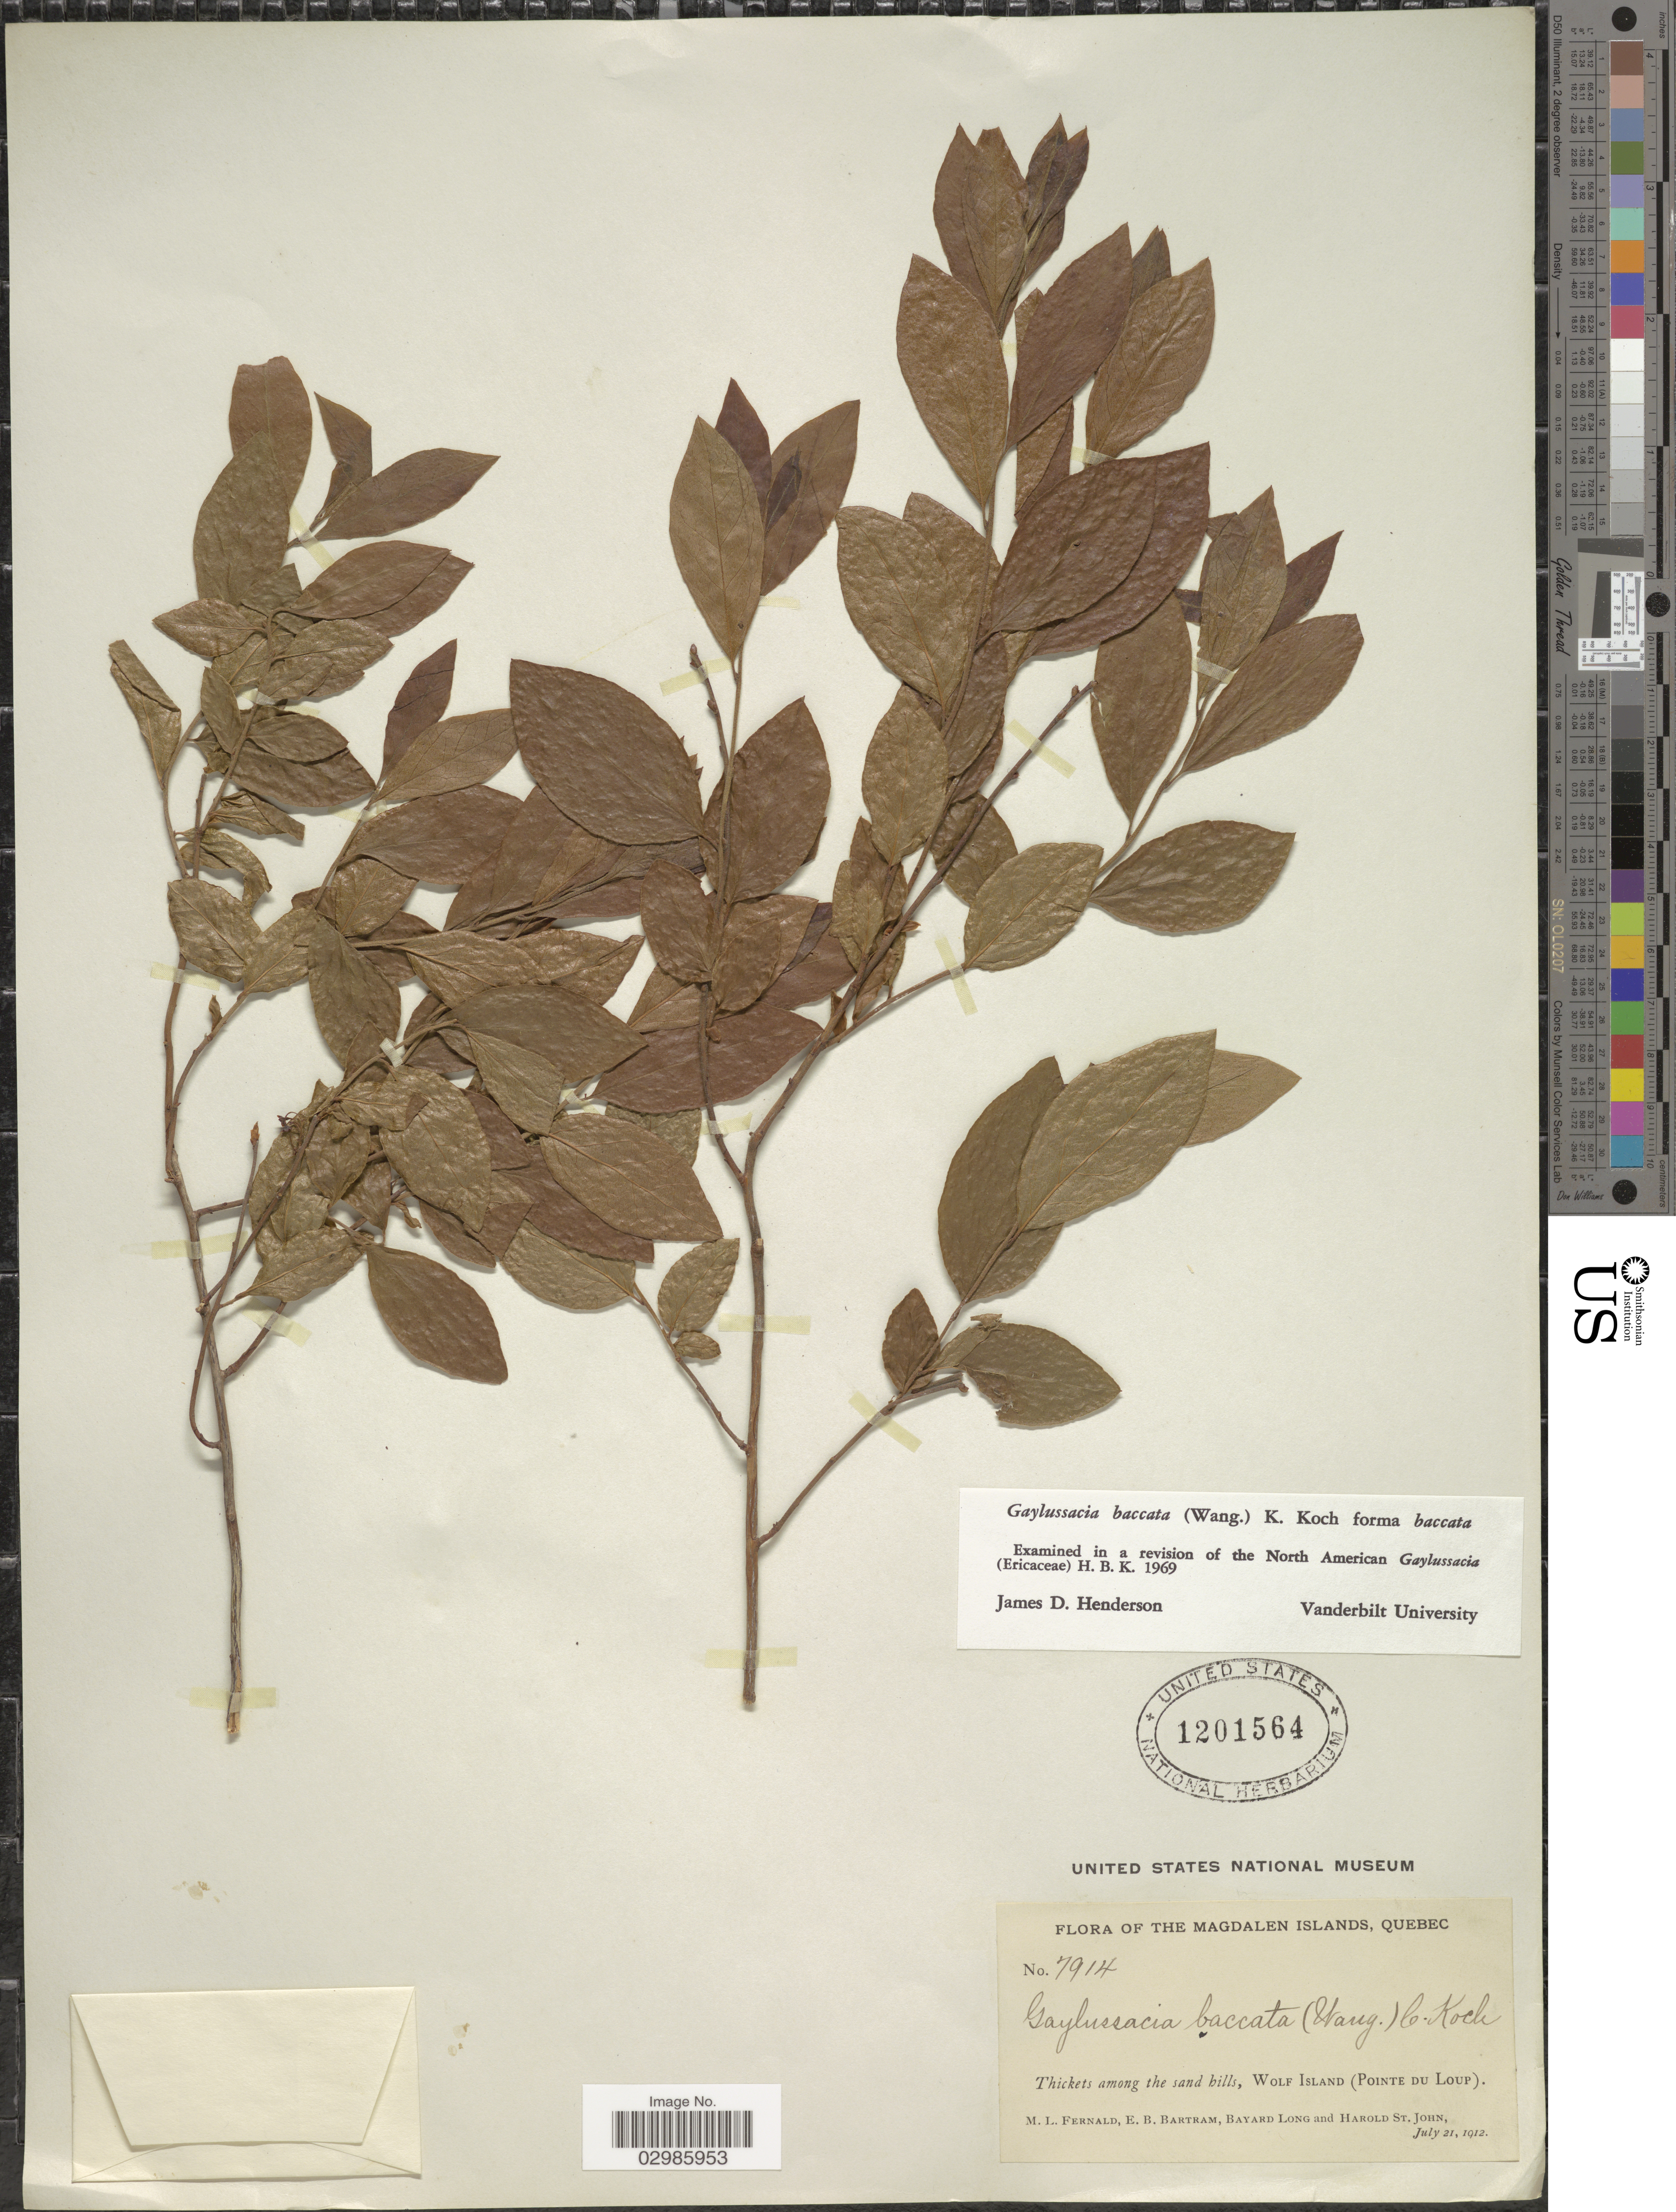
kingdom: Plantae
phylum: Tracheophyta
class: Magnoliopsida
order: Ericales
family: Ericaceae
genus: Gaylussacia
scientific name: Gaylussacia baccata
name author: (Wangenh.) K. Koch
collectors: M. L. Fernald, E. B. Bartram, B. Long & H. St. John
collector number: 7914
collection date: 1912-07-21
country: Canada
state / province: Quebec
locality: Magdalen Islands. Among the sand hills, Wolf Island (Pointe du Loup).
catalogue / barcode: US 1201564